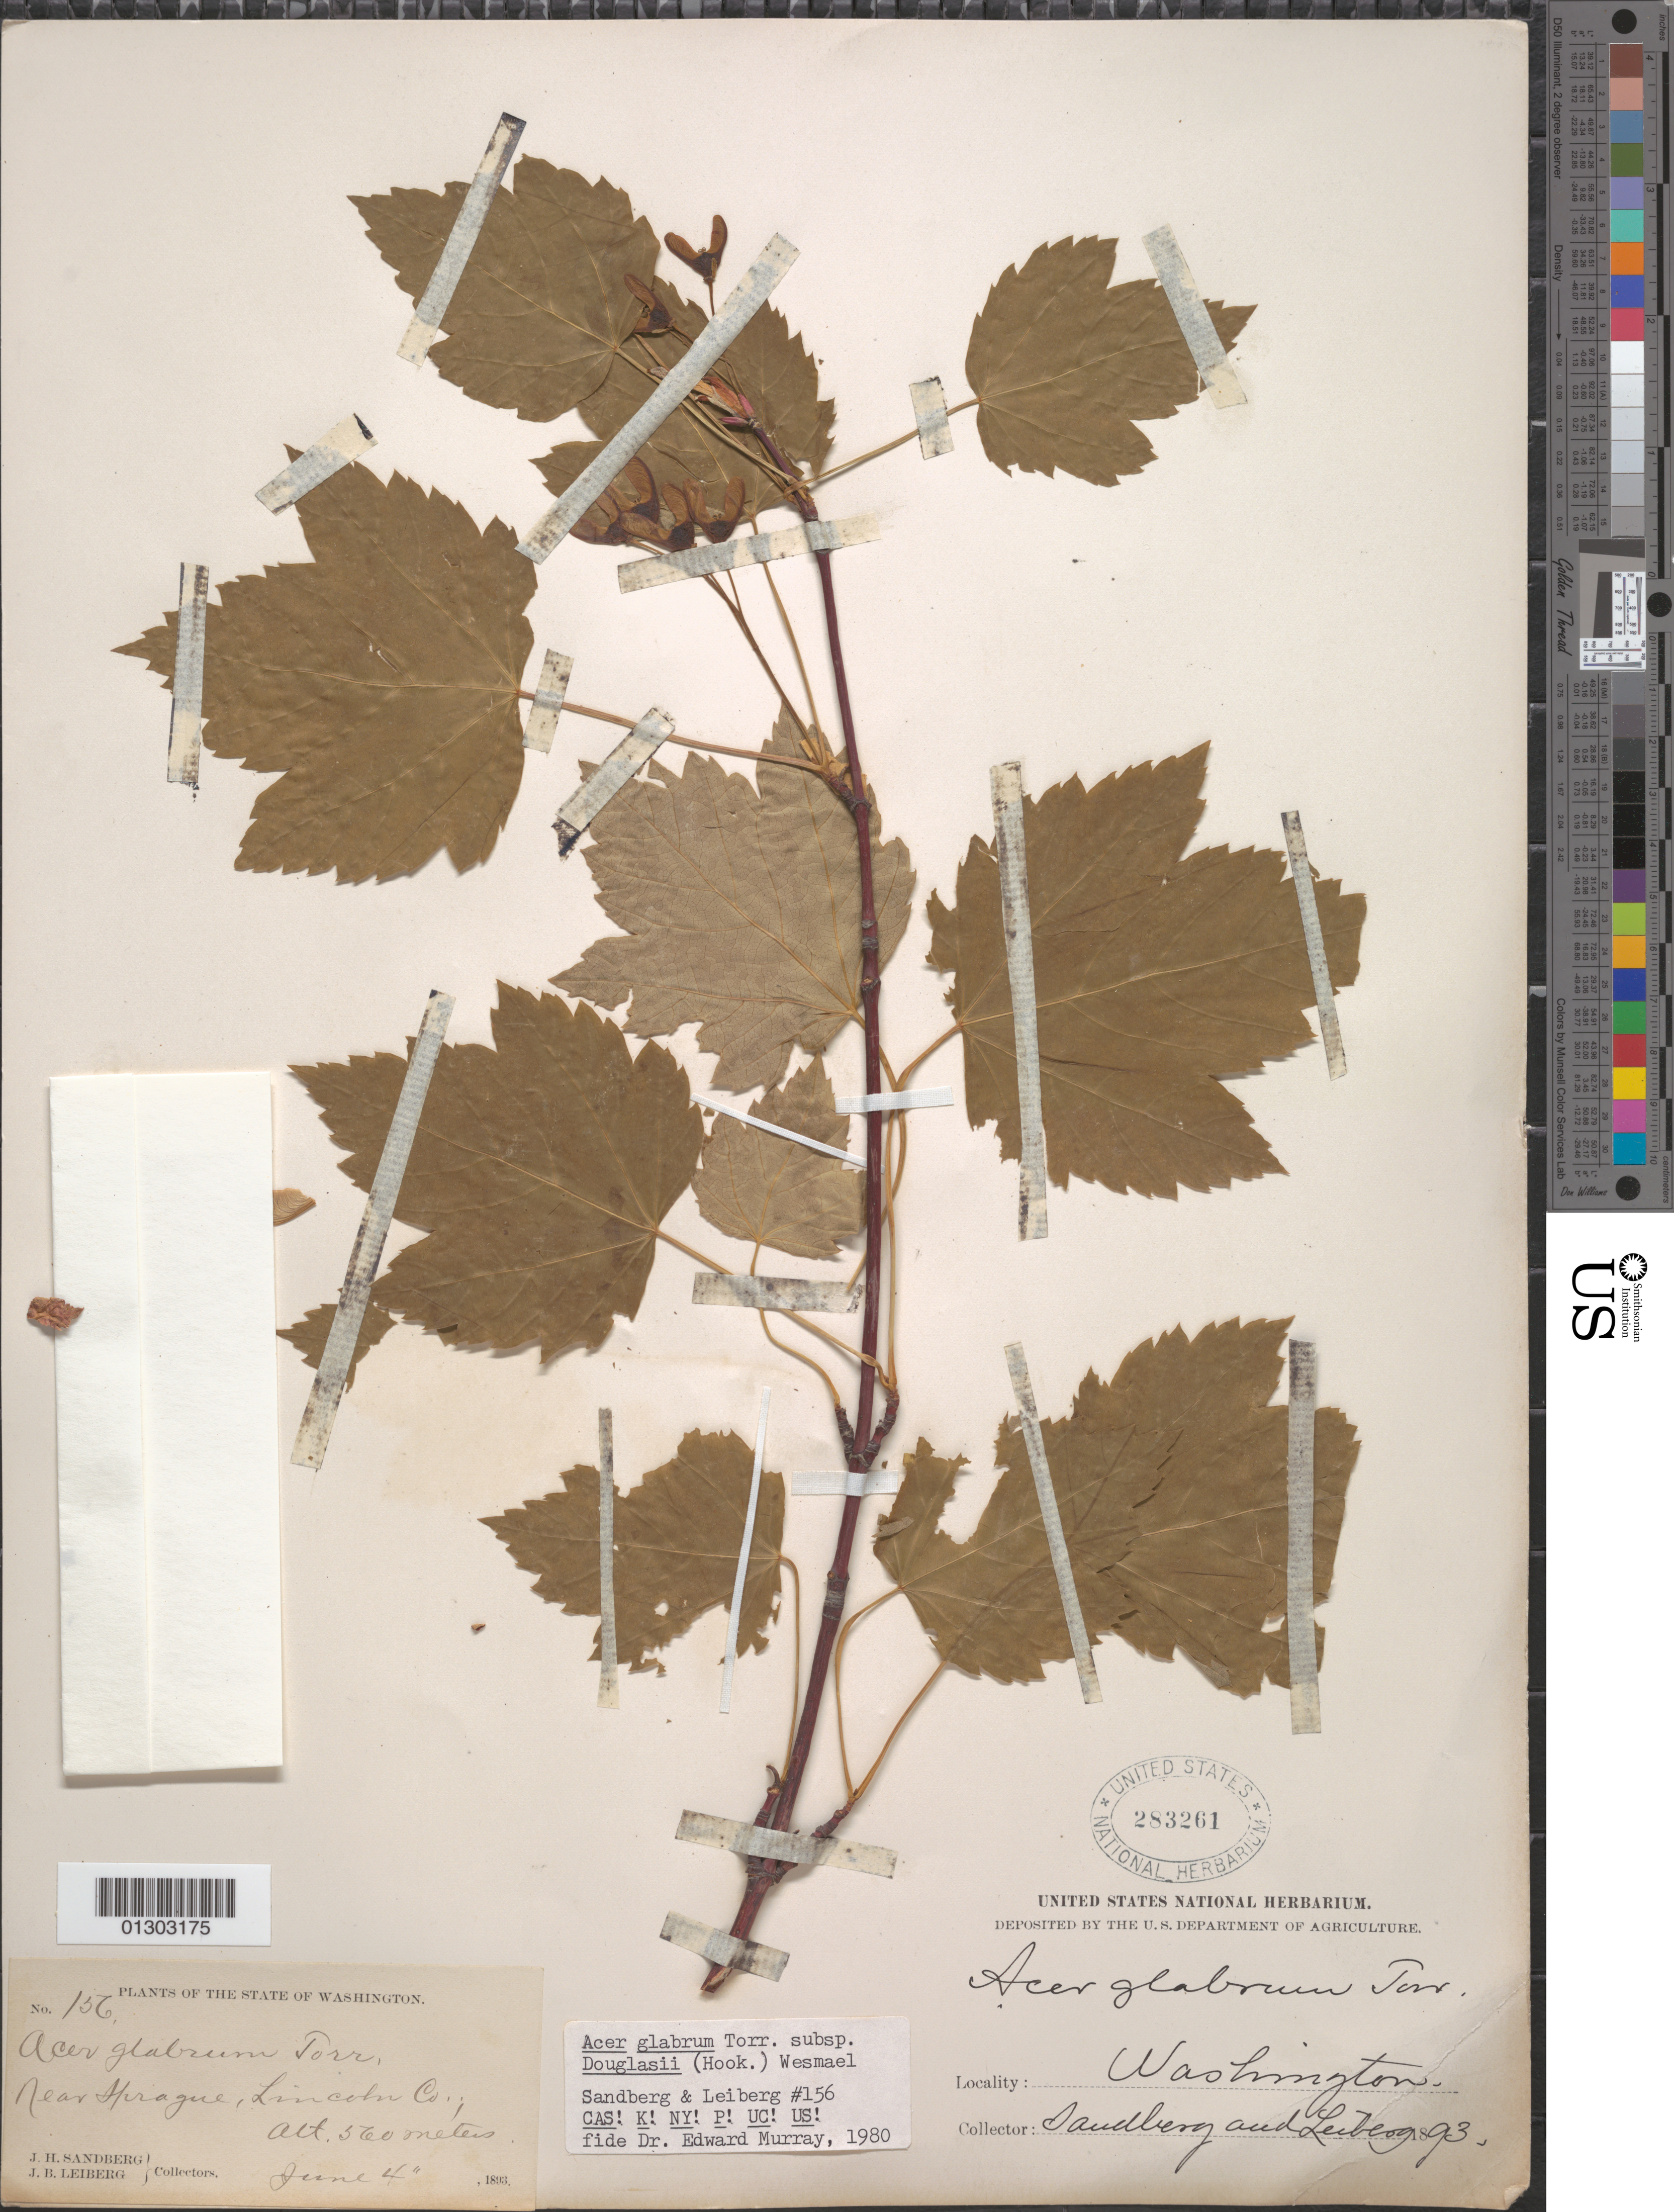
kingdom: Plantae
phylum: Tracheophyta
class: Magnoliopsida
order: Sapindales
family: Sapindaceae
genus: Acer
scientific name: Acer glabrum var. douglasii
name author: (Hook.) Dippel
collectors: J. H. Sandberg & J. Leiberg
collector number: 156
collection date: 1893-06-04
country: United States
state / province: Washington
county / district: Lincoln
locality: Lincoln County, near Sprague.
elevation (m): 560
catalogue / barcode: US 283261